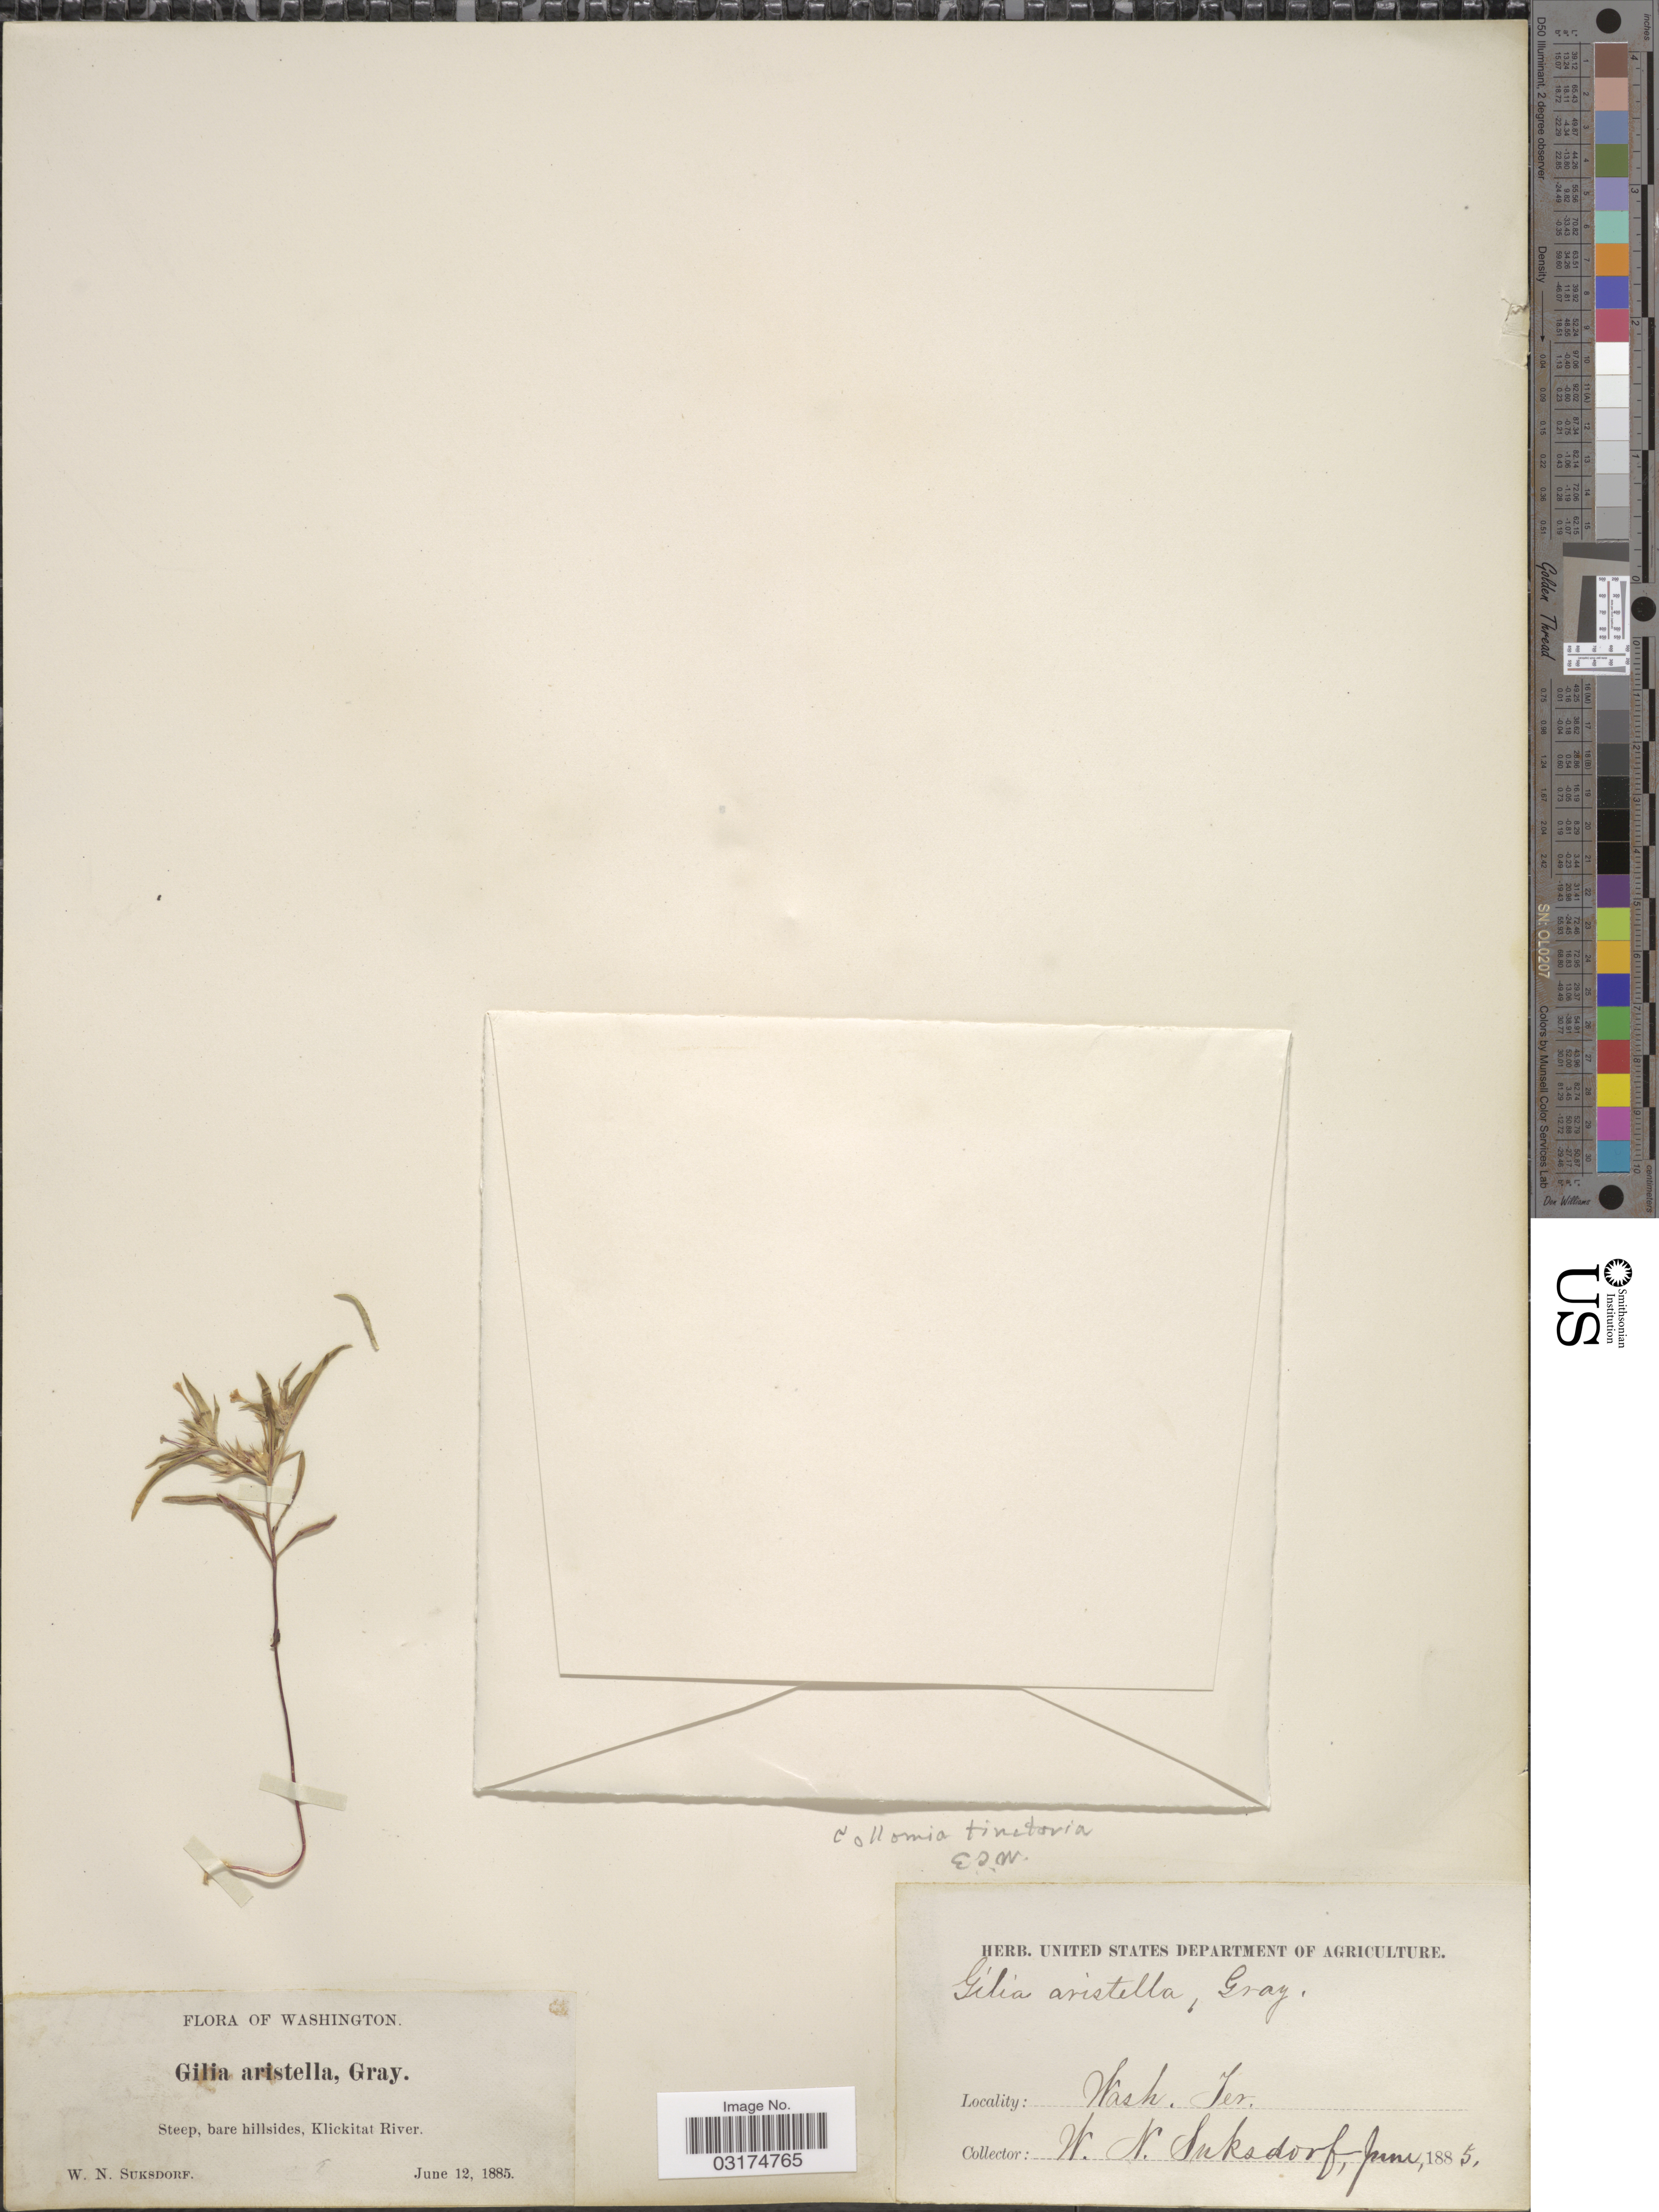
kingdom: Plantae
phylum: Tracheophyta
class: Magnoliopsida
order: Ericales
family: Polemoniaceae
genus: Collomia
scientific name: Collomia tinctoria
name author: Kellogg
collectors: W. N. Suksdorf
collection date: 1885-06-12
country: United States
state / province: Washington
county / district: Klickitat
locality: Klickitat River. Wash. Ter.